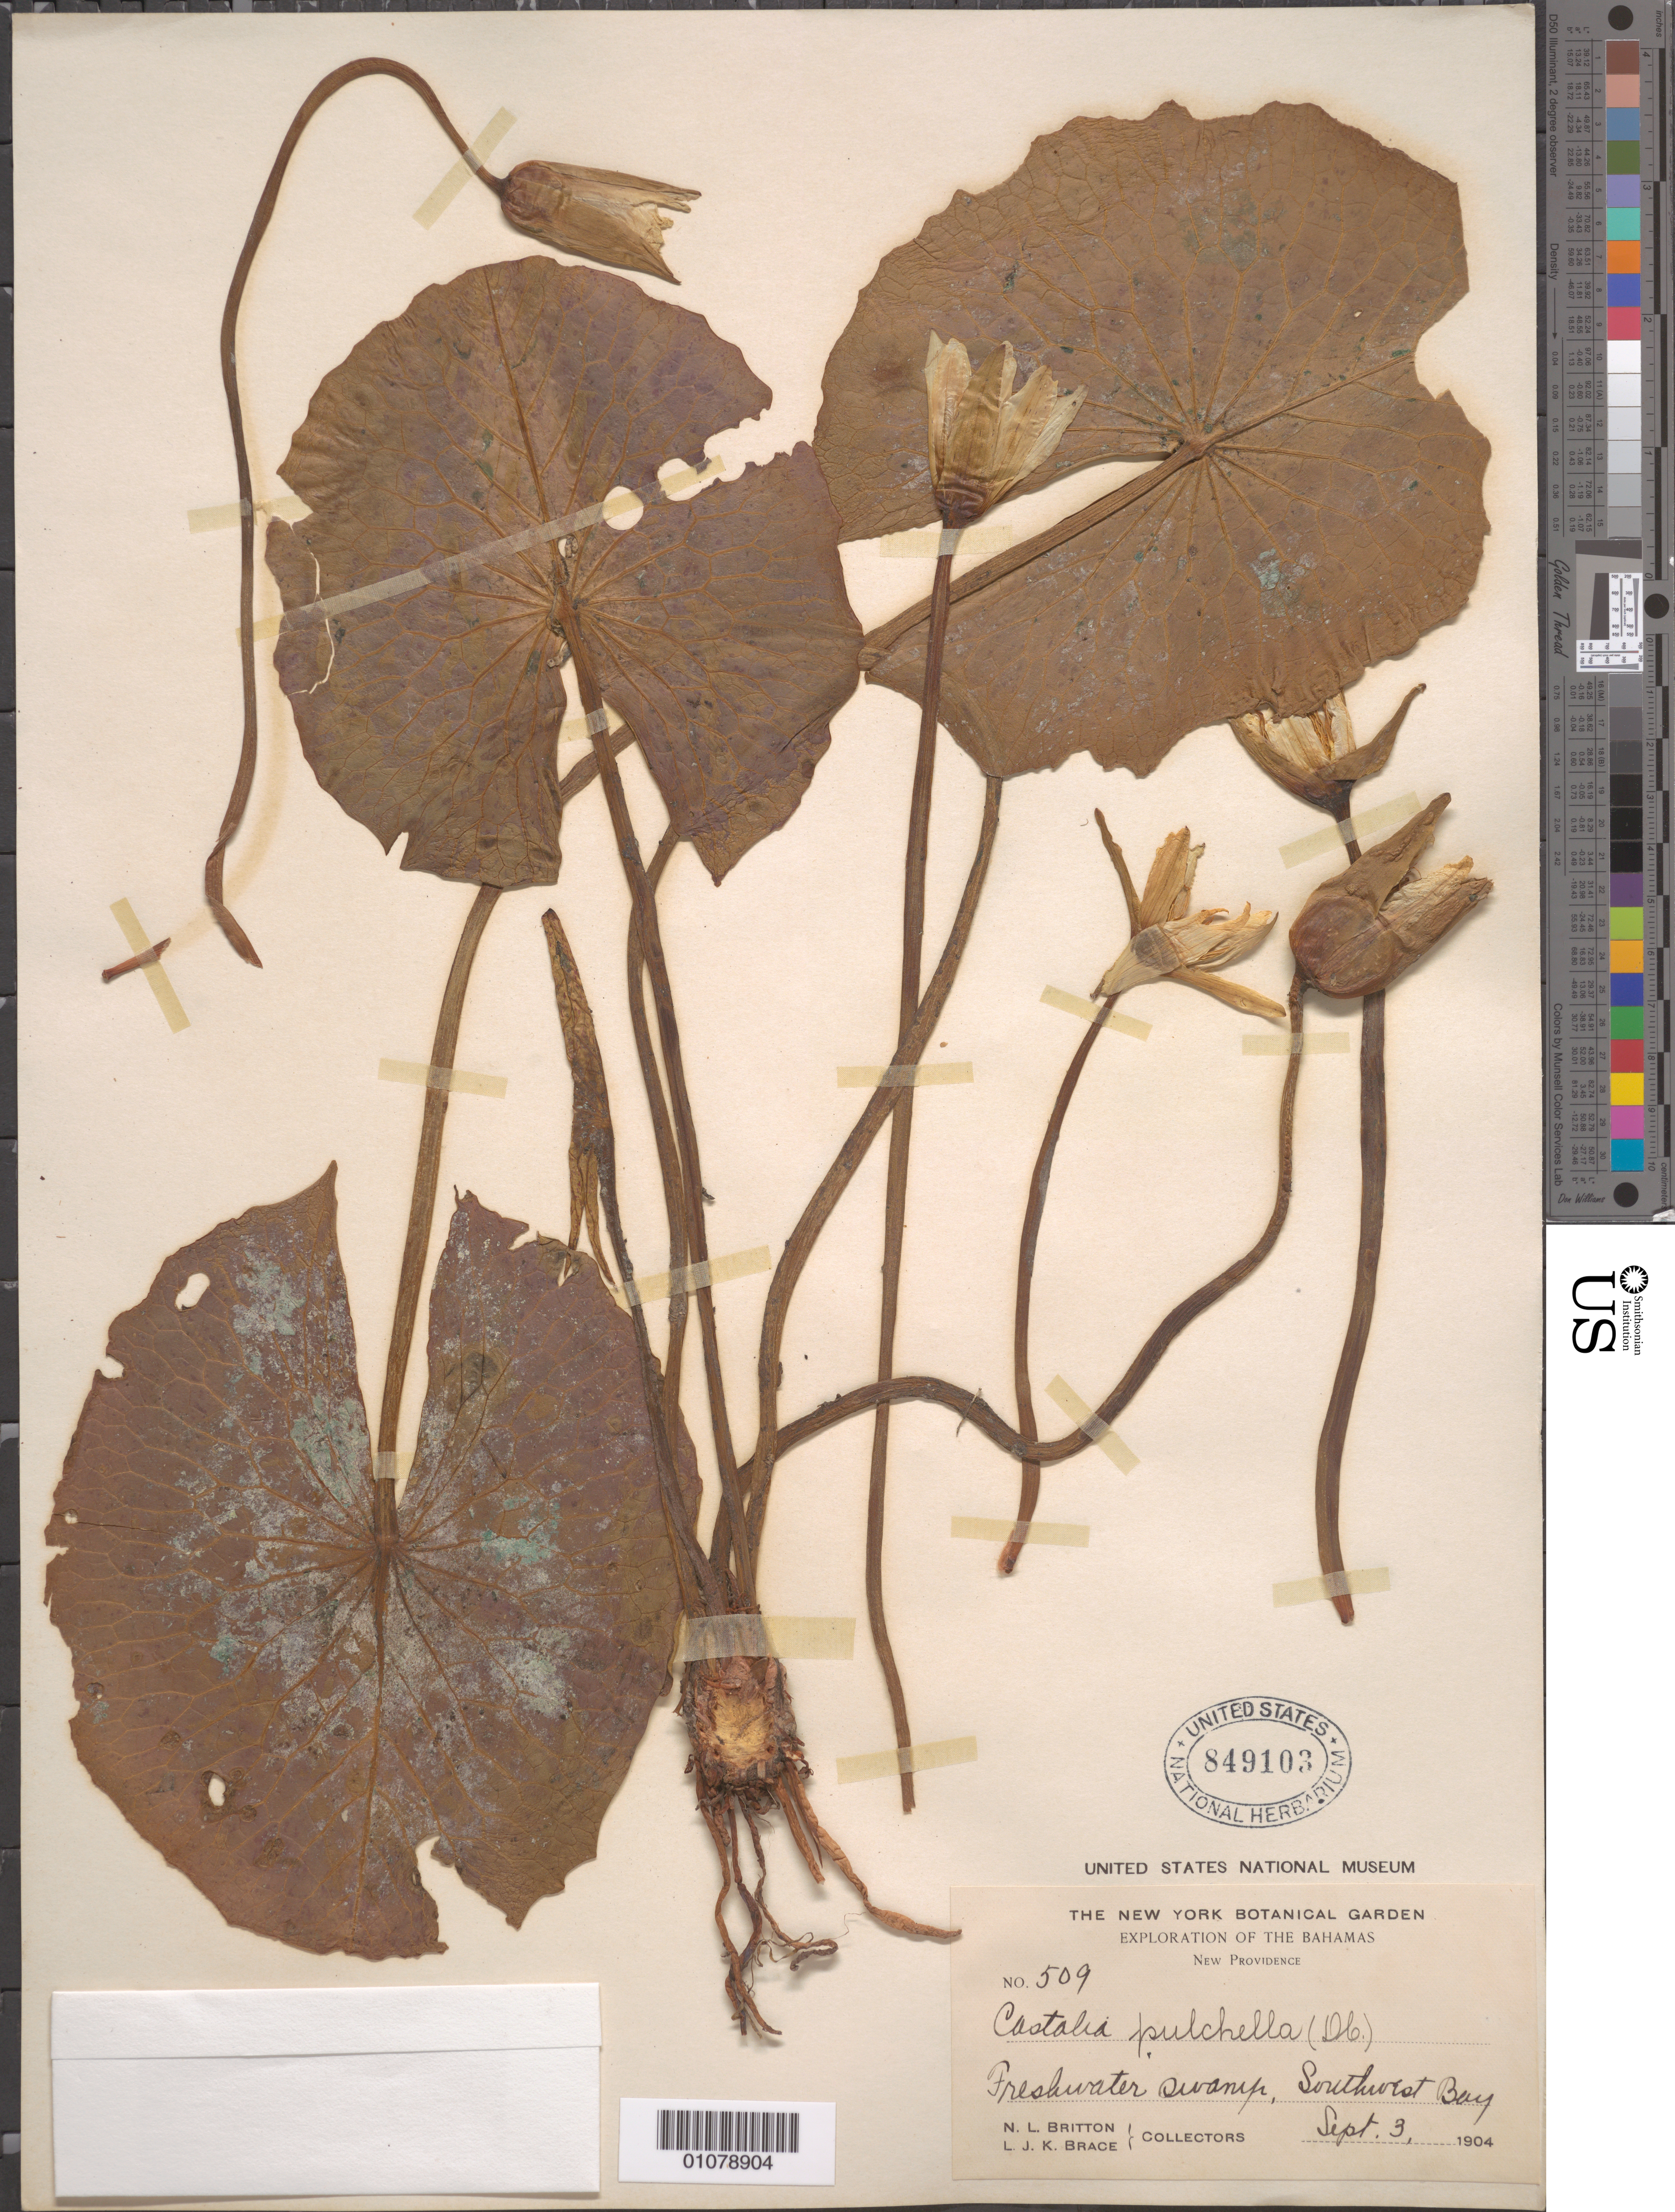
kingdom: Plantae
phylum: Tracheophyta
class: Magnoliopsida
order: Nymphaeales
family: Nymphaeaceae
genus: Nymphaea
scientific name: Nymphaea pulchella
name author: DC.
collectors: N. Britton & L. J. K. Brace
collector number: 509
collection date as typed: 03 Sep 1904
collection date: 1904-09-03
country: Bahamas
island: New Providence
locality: New Providence, Southwest Bay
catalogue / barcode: US 849103